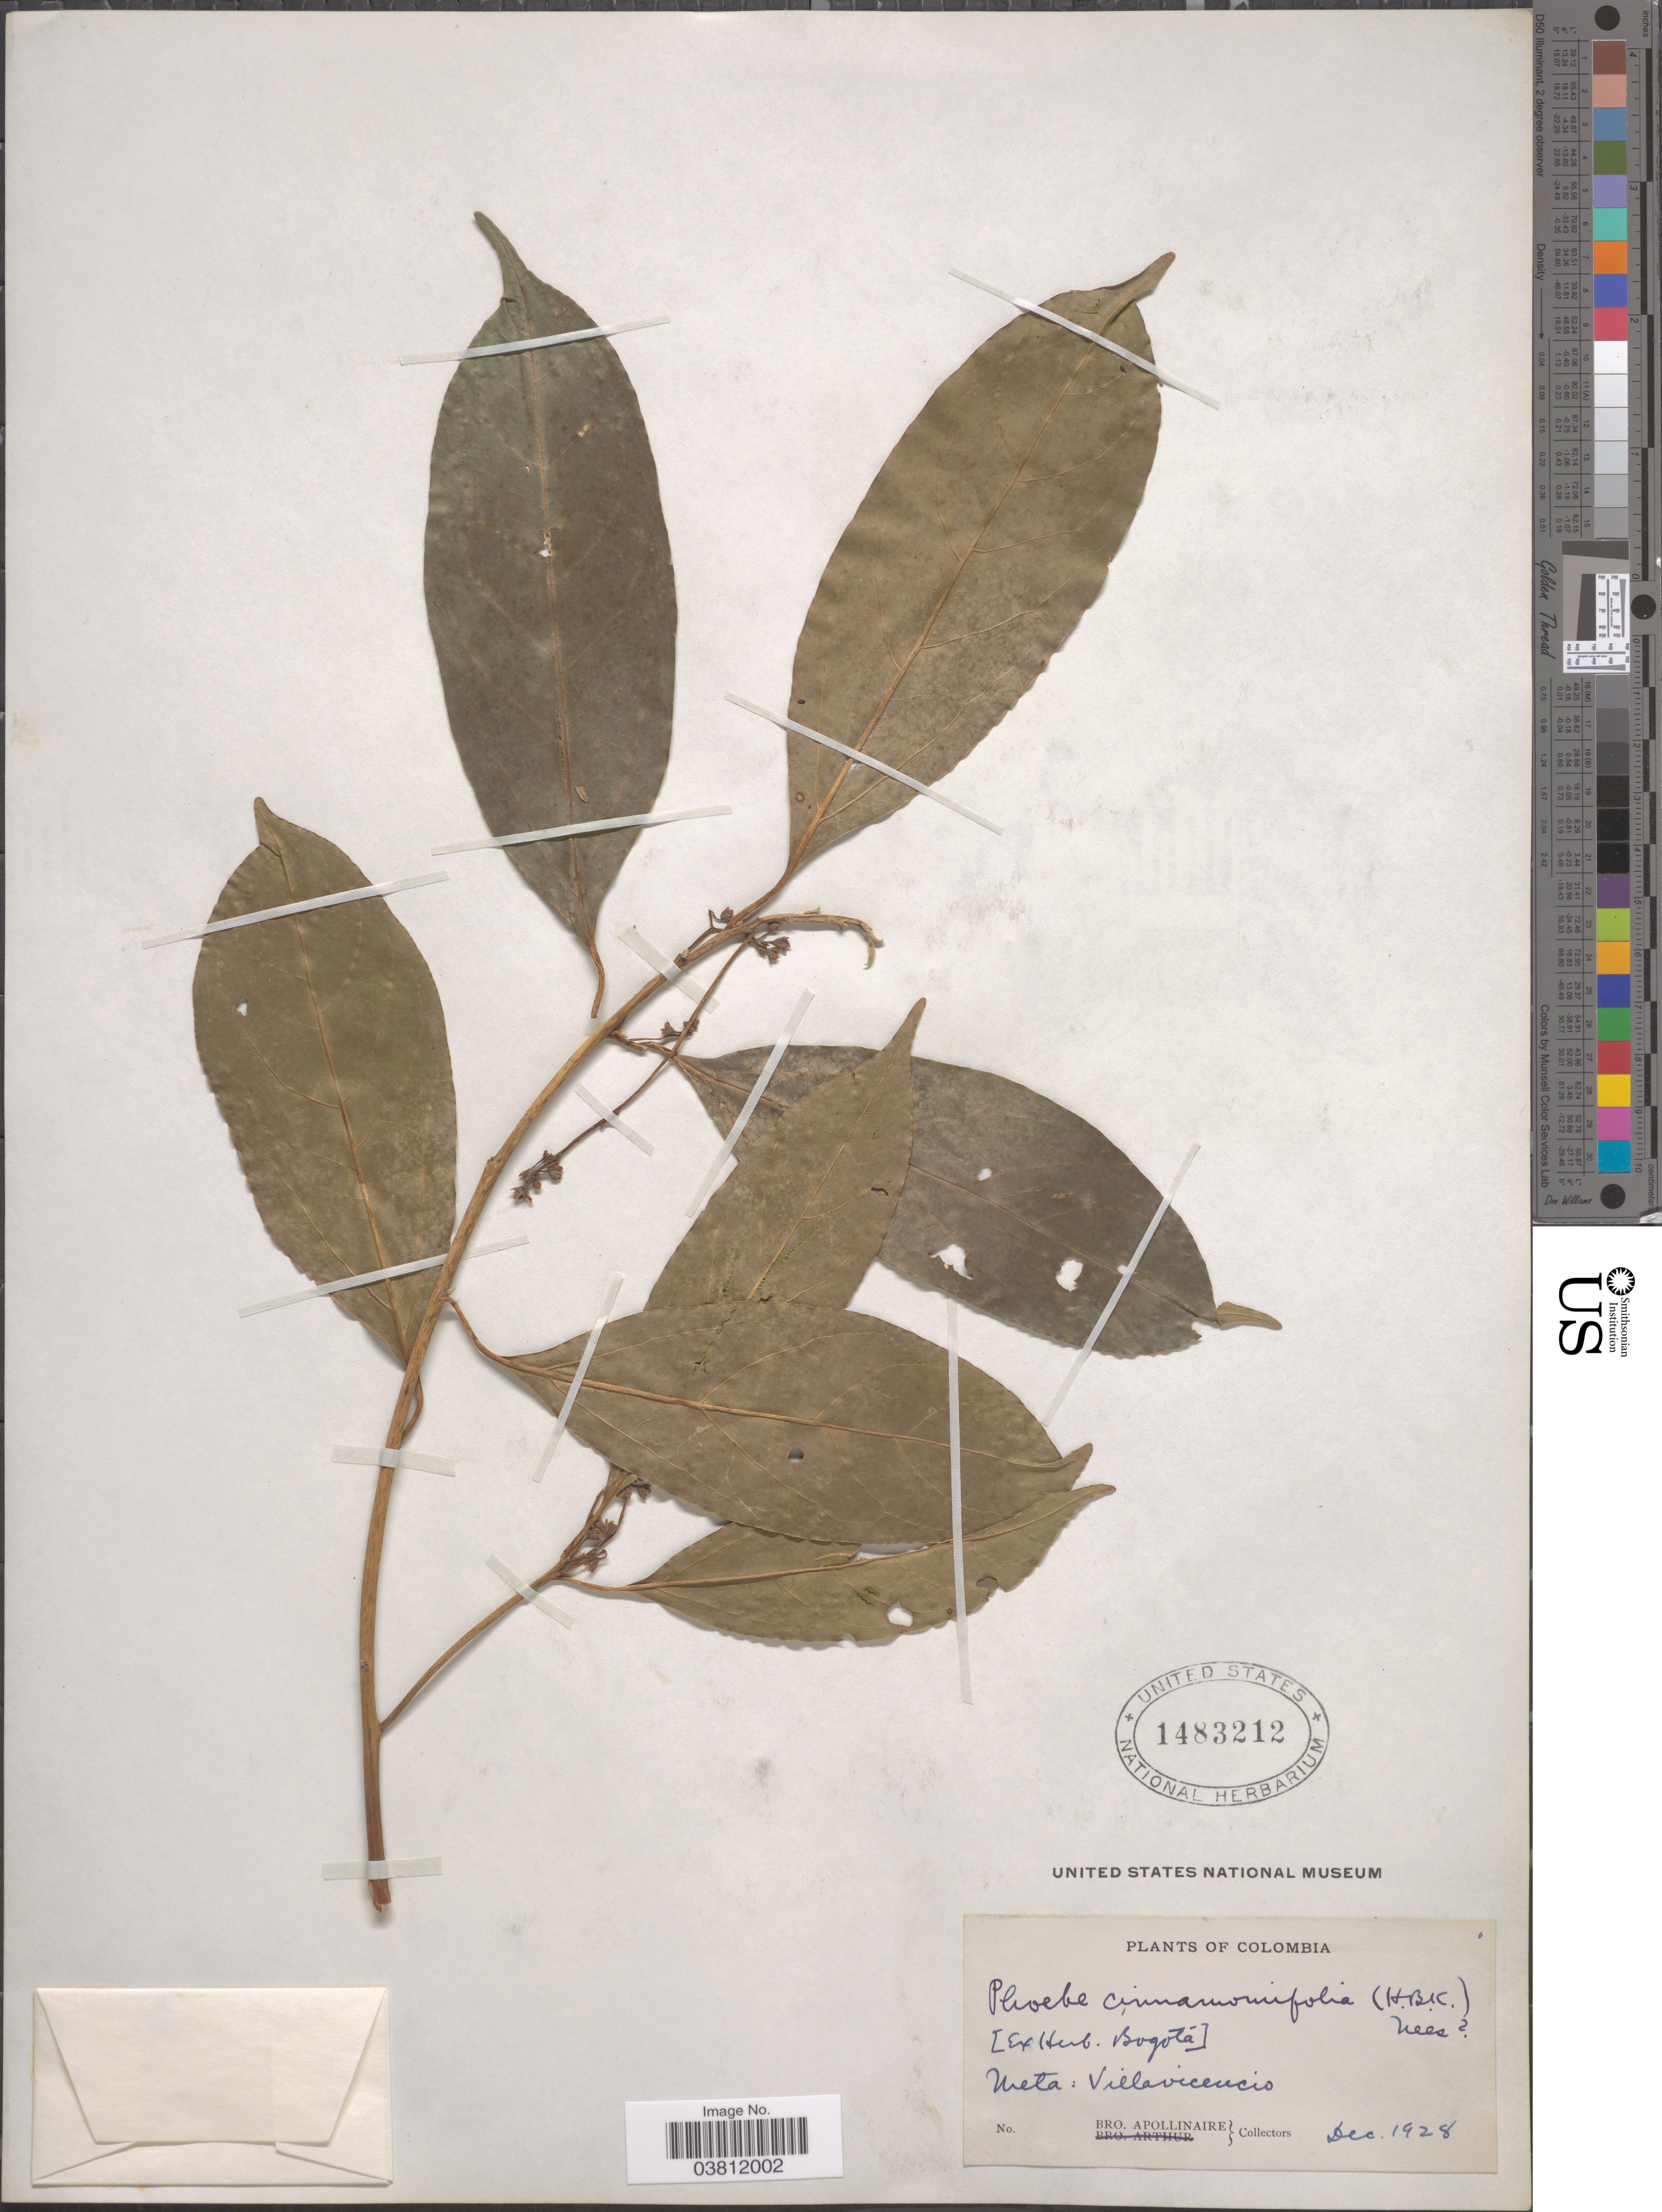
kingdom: Plantae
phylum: Tracheophyta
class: Magnoliopsida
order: Laurales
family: Lauraceae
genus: Phoebe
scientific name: Phoebe cinnamomifolia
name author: (Kunth) Nees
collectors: Bro. Apollinaire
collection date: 1928-12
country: Colombia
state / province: Meta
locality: Villavicencio.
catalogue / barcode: US 1483212